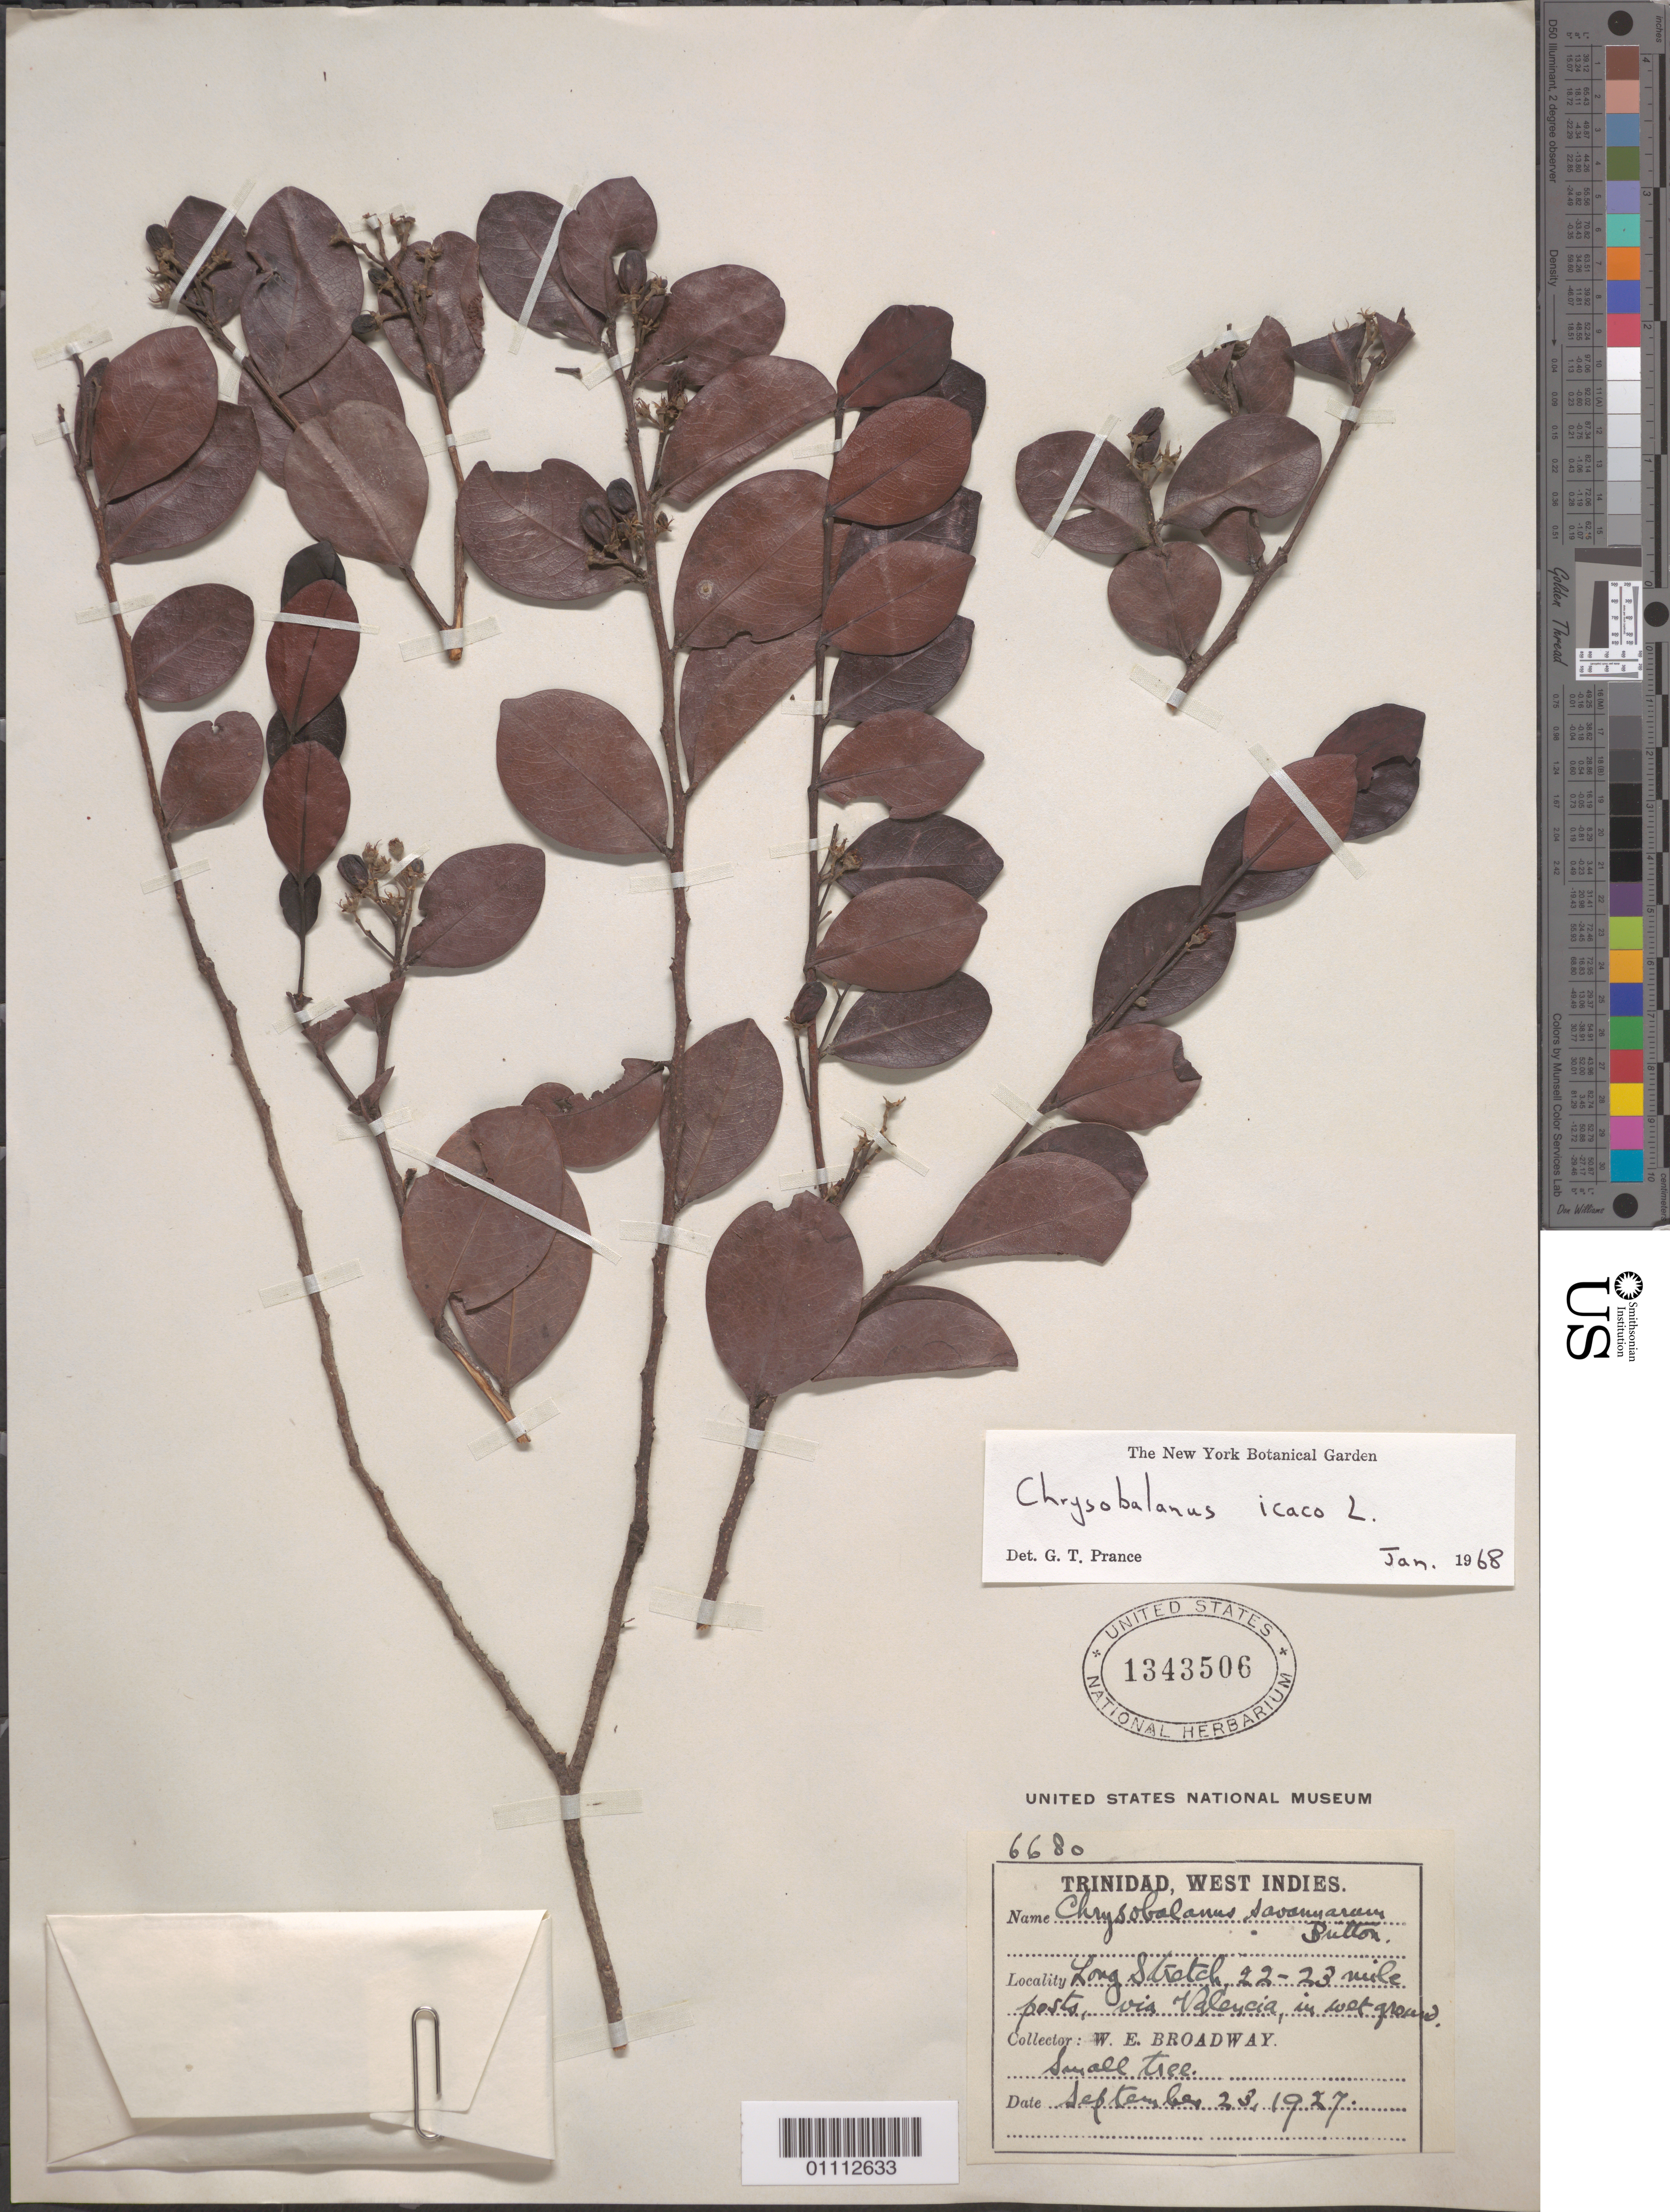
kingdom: Plantae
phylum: Tracheophyta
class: Magnoliopsida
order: Malpighiales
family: Chrysobalanaceae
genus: Chrysobalanus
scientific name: Chrysobalanus icaco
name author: L.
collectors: W. E. Broadway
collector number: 6680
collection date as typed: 23 Sep 1927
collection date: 1927-09-23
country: Trinidad and Tobago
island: Trinidad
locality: Long Strech, 22-23 mile posts, via Valencia, in wet ground.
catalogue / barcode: US 1343506